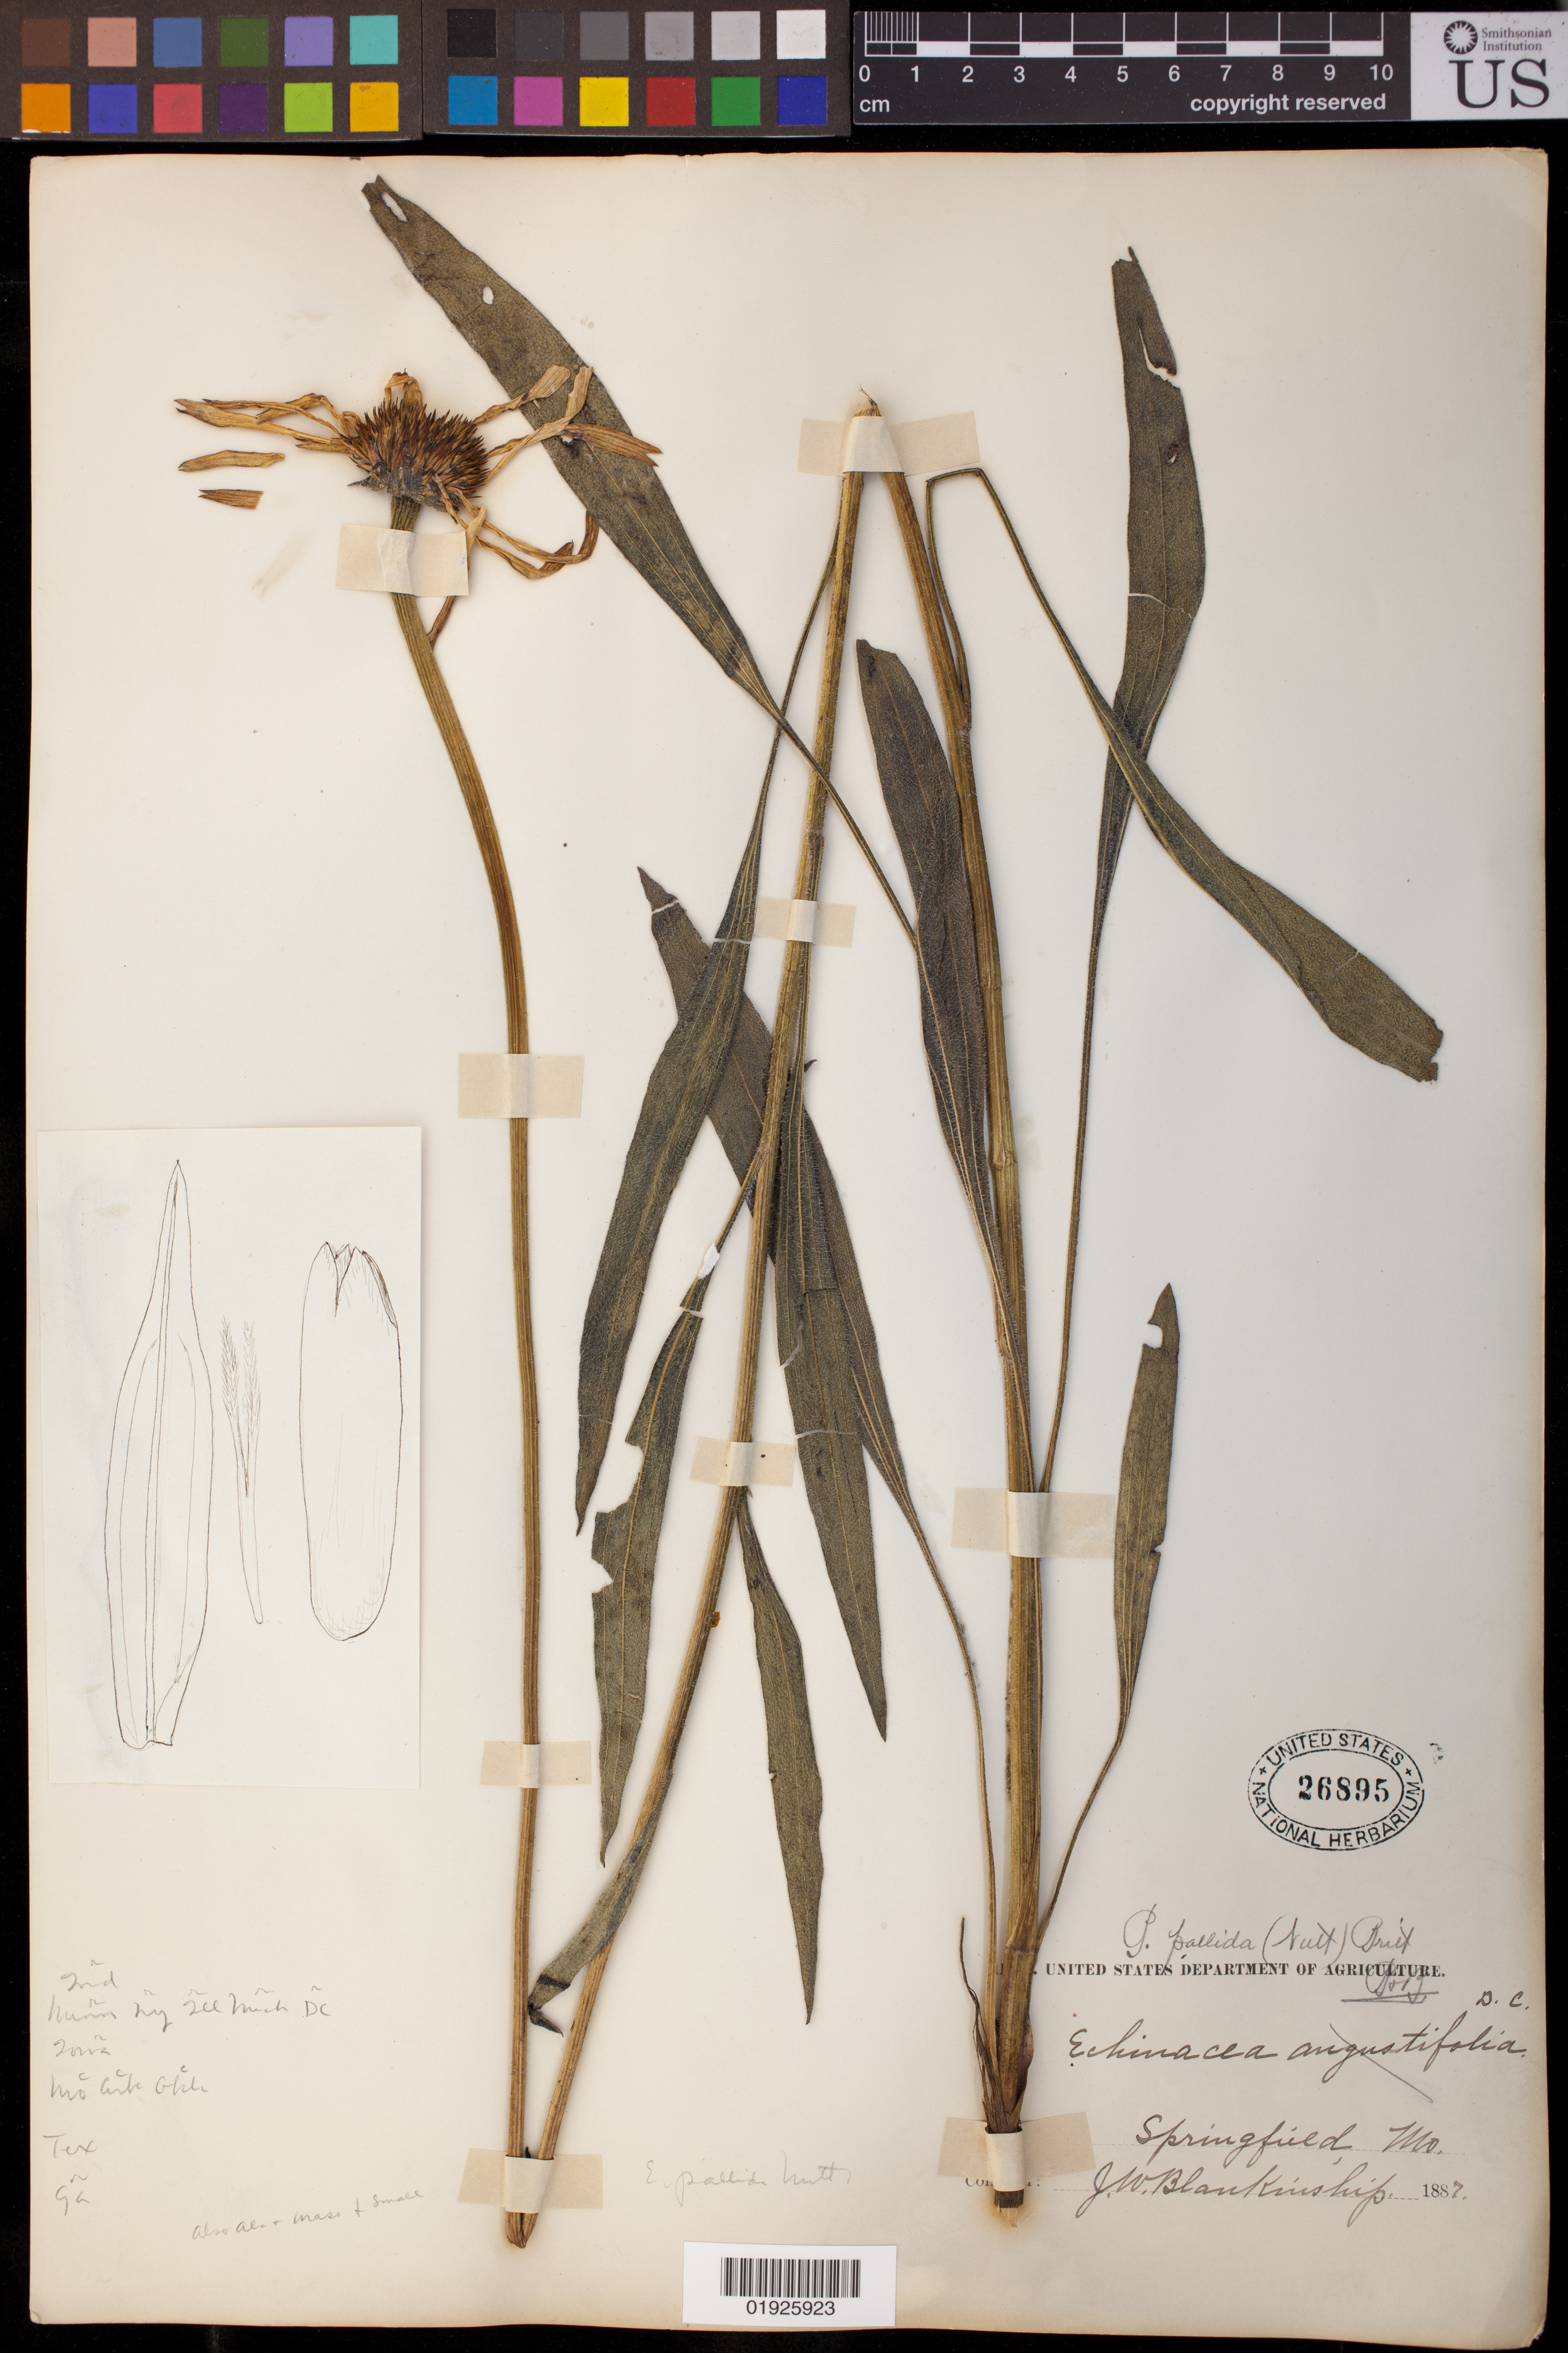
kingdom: Plantae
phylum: Tracheophyta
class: Magnoliopsida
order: Asterales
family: Asteraceae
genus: Echinacea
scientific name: Echinacea pallida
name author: (Nutt.) Nutt.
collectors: J. W. Blankinship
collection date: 1887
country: United States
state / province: Missouri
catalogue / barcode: US 26895